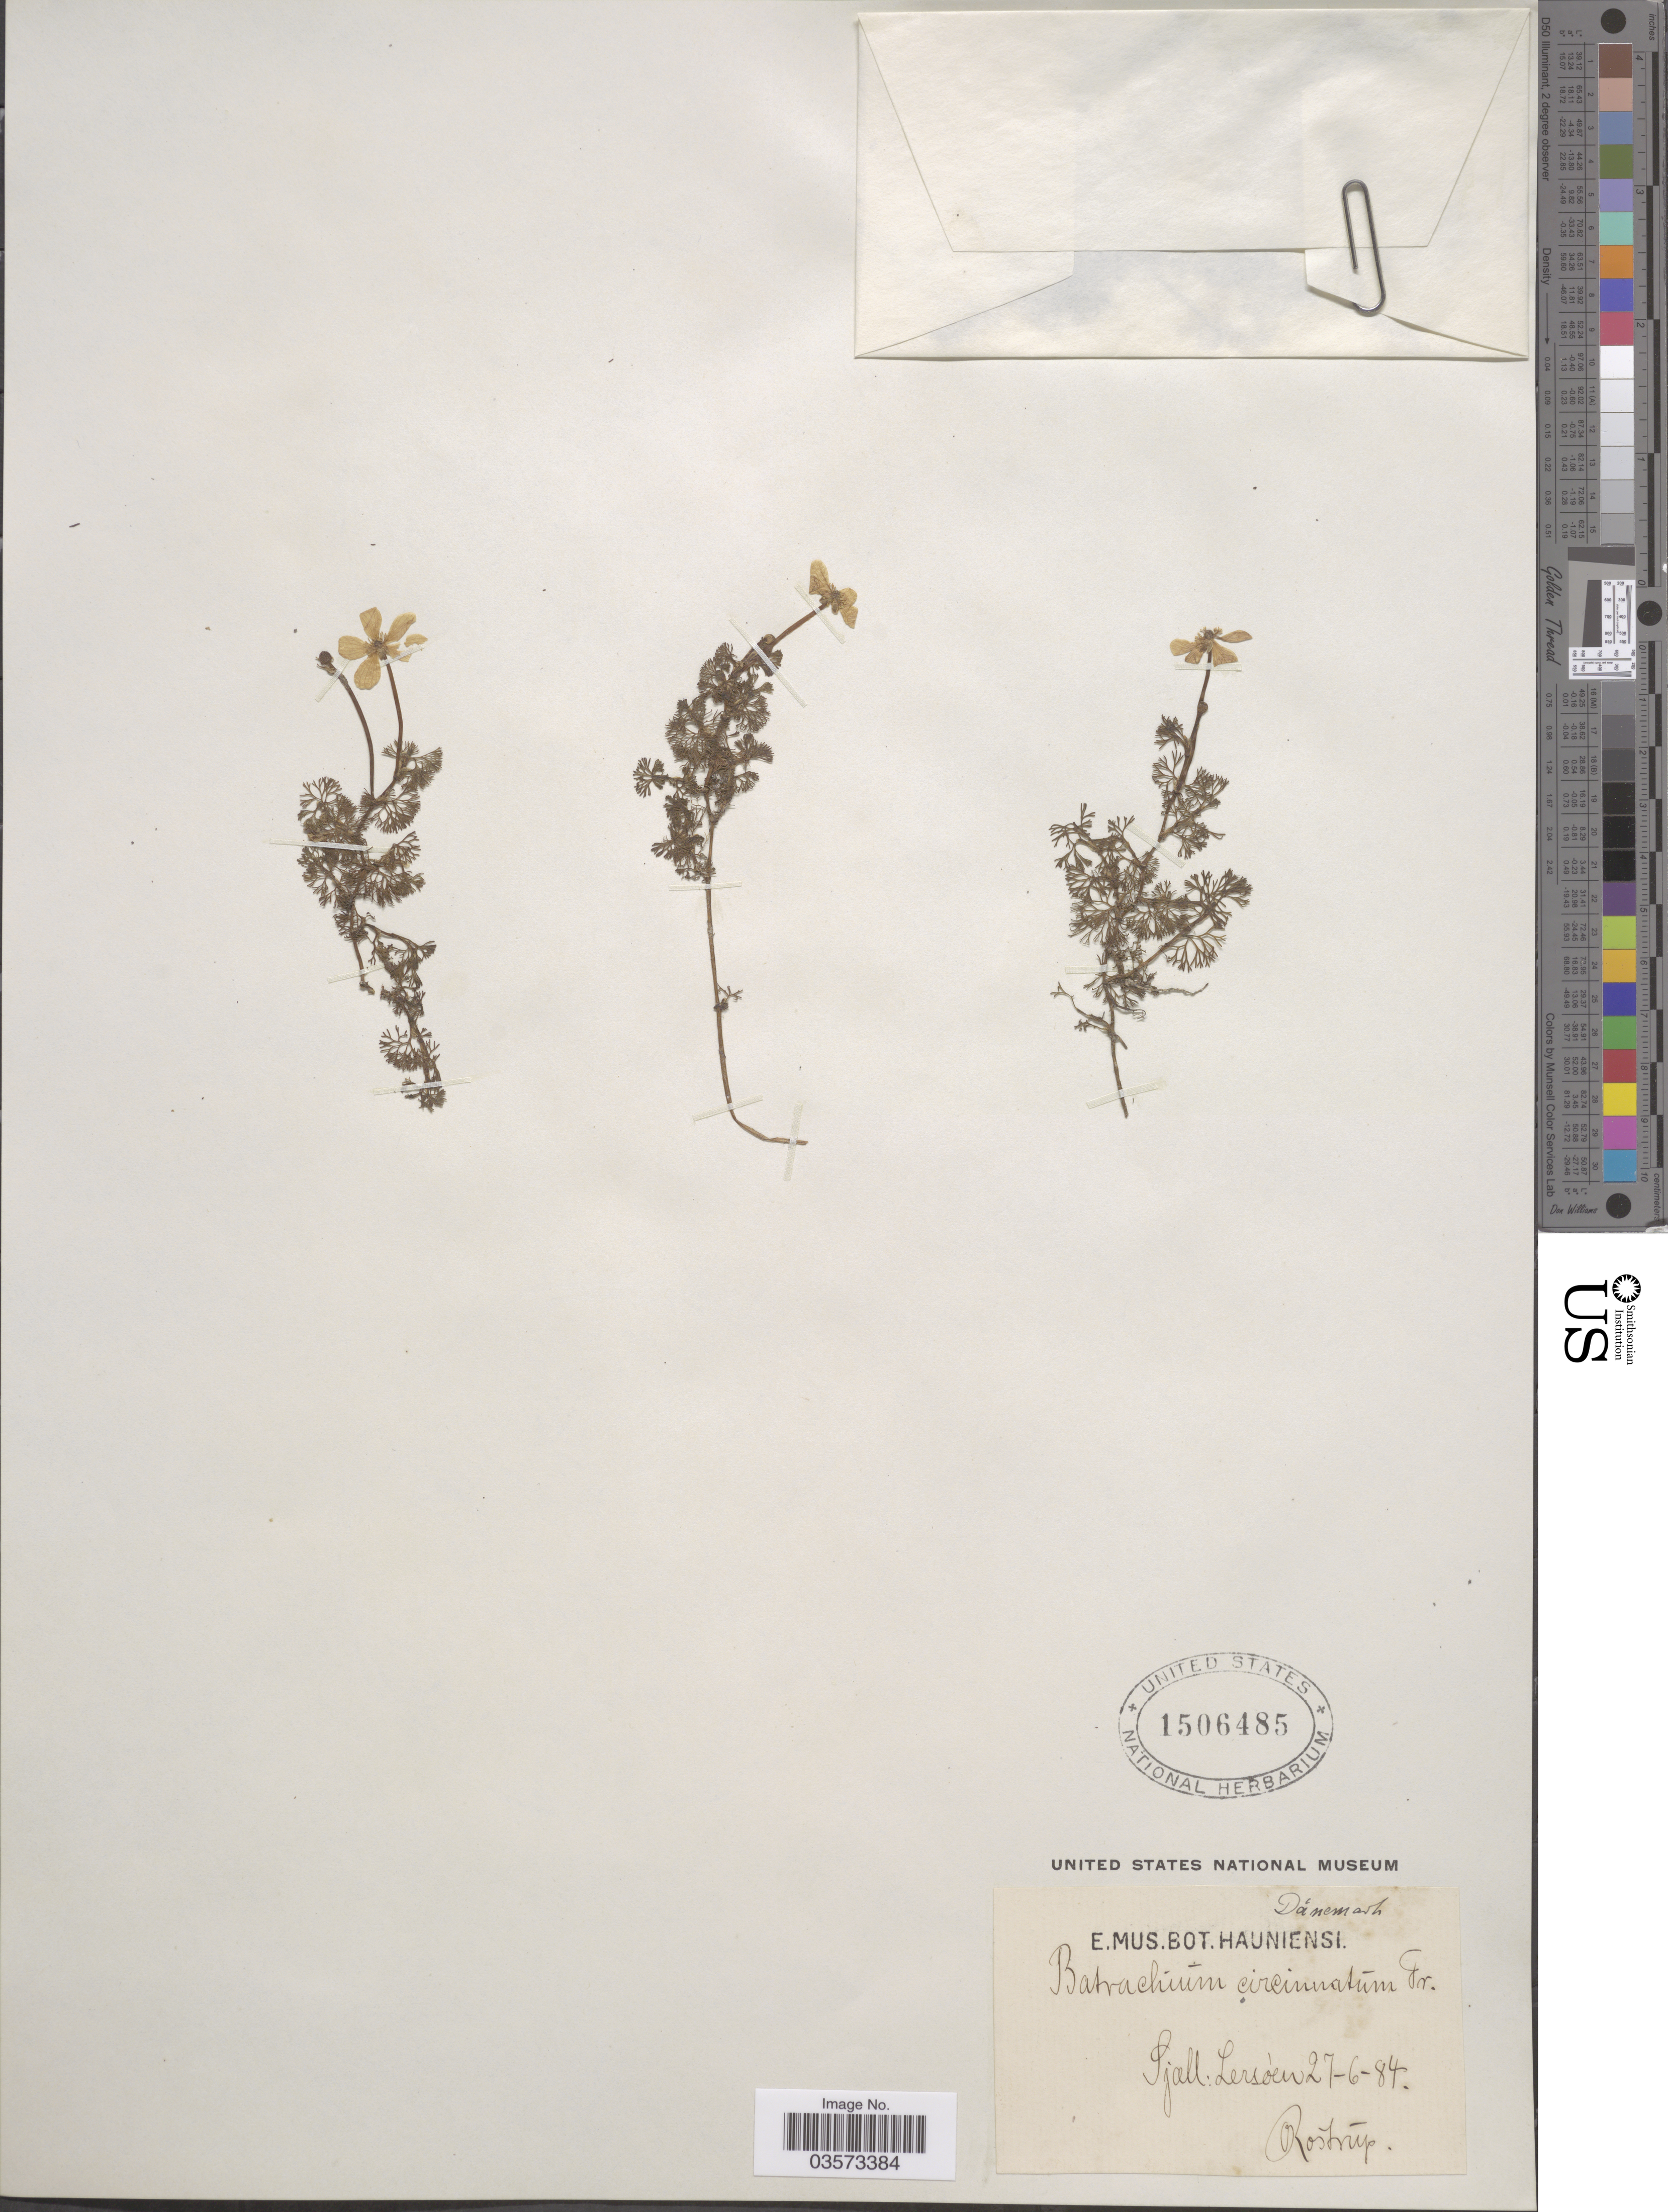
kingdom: Plantae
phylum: Tracheophyta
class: Magnoliopsida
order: Ranunculales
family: Ranunculaceae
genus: Ranunculus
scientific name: Ranunculus circinatus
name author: Sibth.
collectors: Rostrup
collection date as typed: Transcribed d/m/y: 27/6/84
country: Denmark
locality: Sjall: Lersóen.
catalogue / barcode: US 1506485